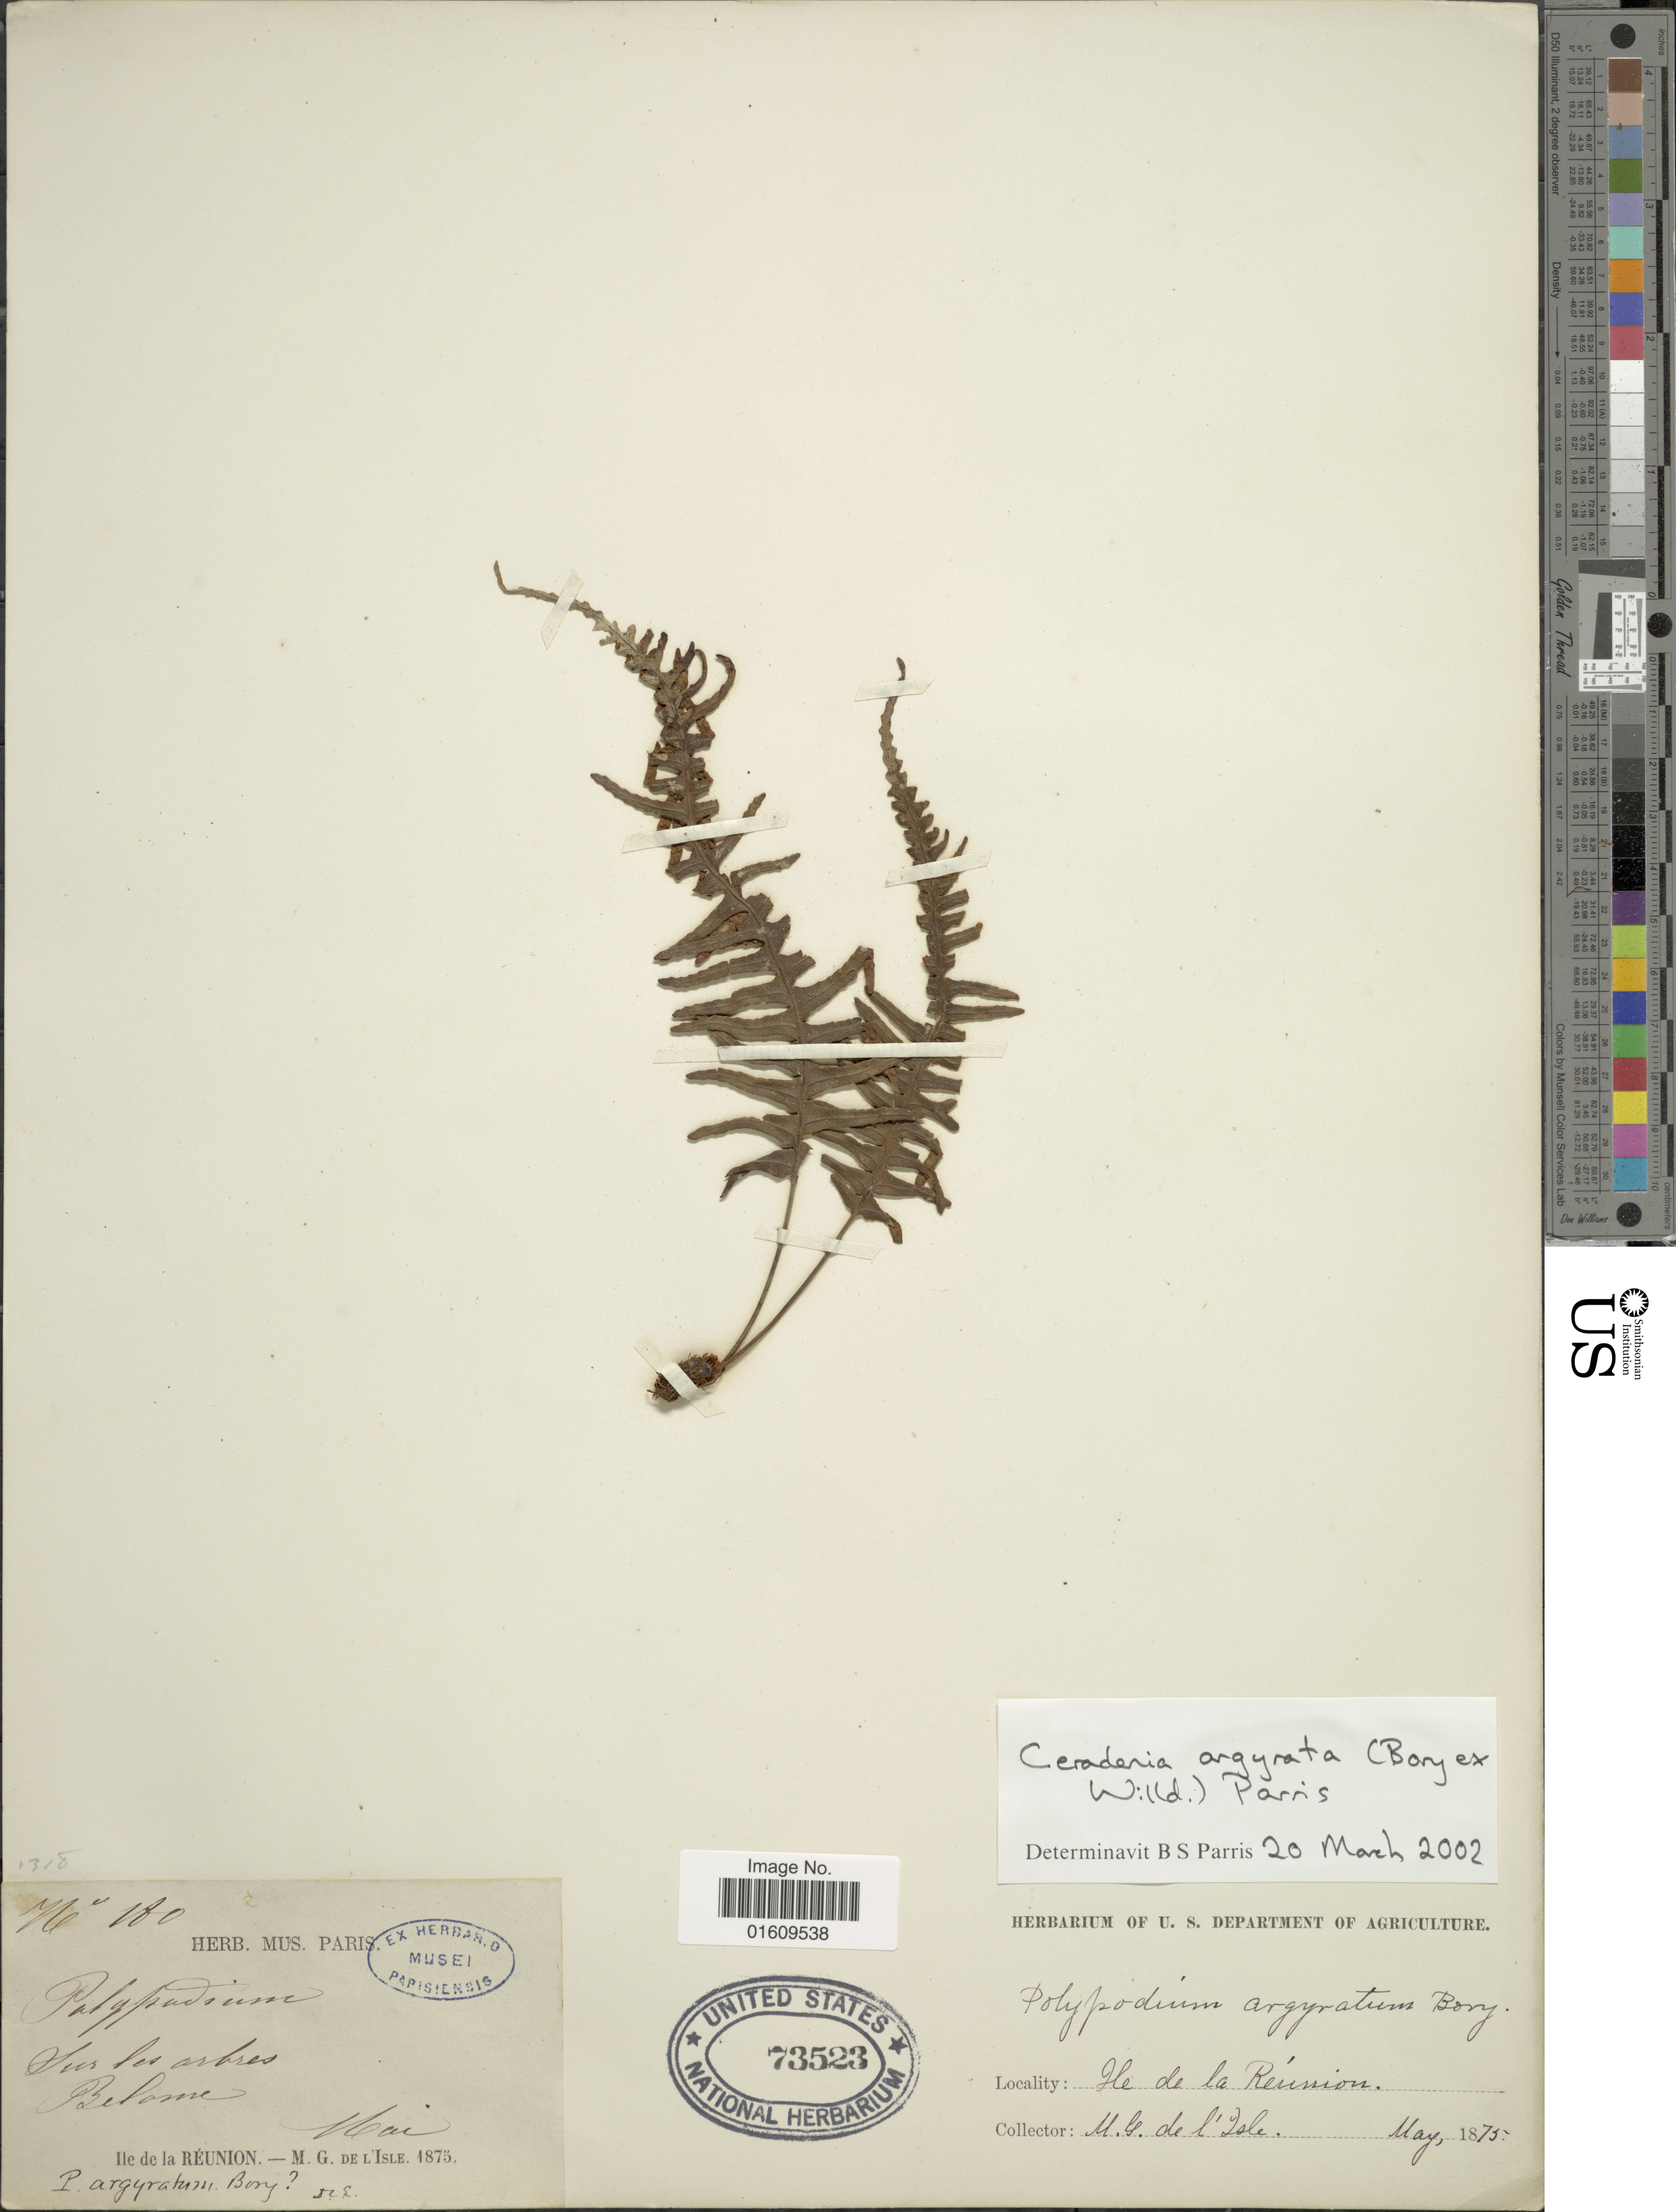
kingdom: Plantae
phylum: Tracheophyta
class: Polypodiopsida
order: Polypodiales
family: Polypodiaceae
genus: Ceradenia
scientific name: Ceradenia argyrata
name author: (Bory ex Willd.) Parris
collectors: M. de L'Isle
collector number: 180*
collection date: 1875-05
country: Reunion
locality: Sur les arbres, Belome [interpreted]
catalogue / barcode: US 73523